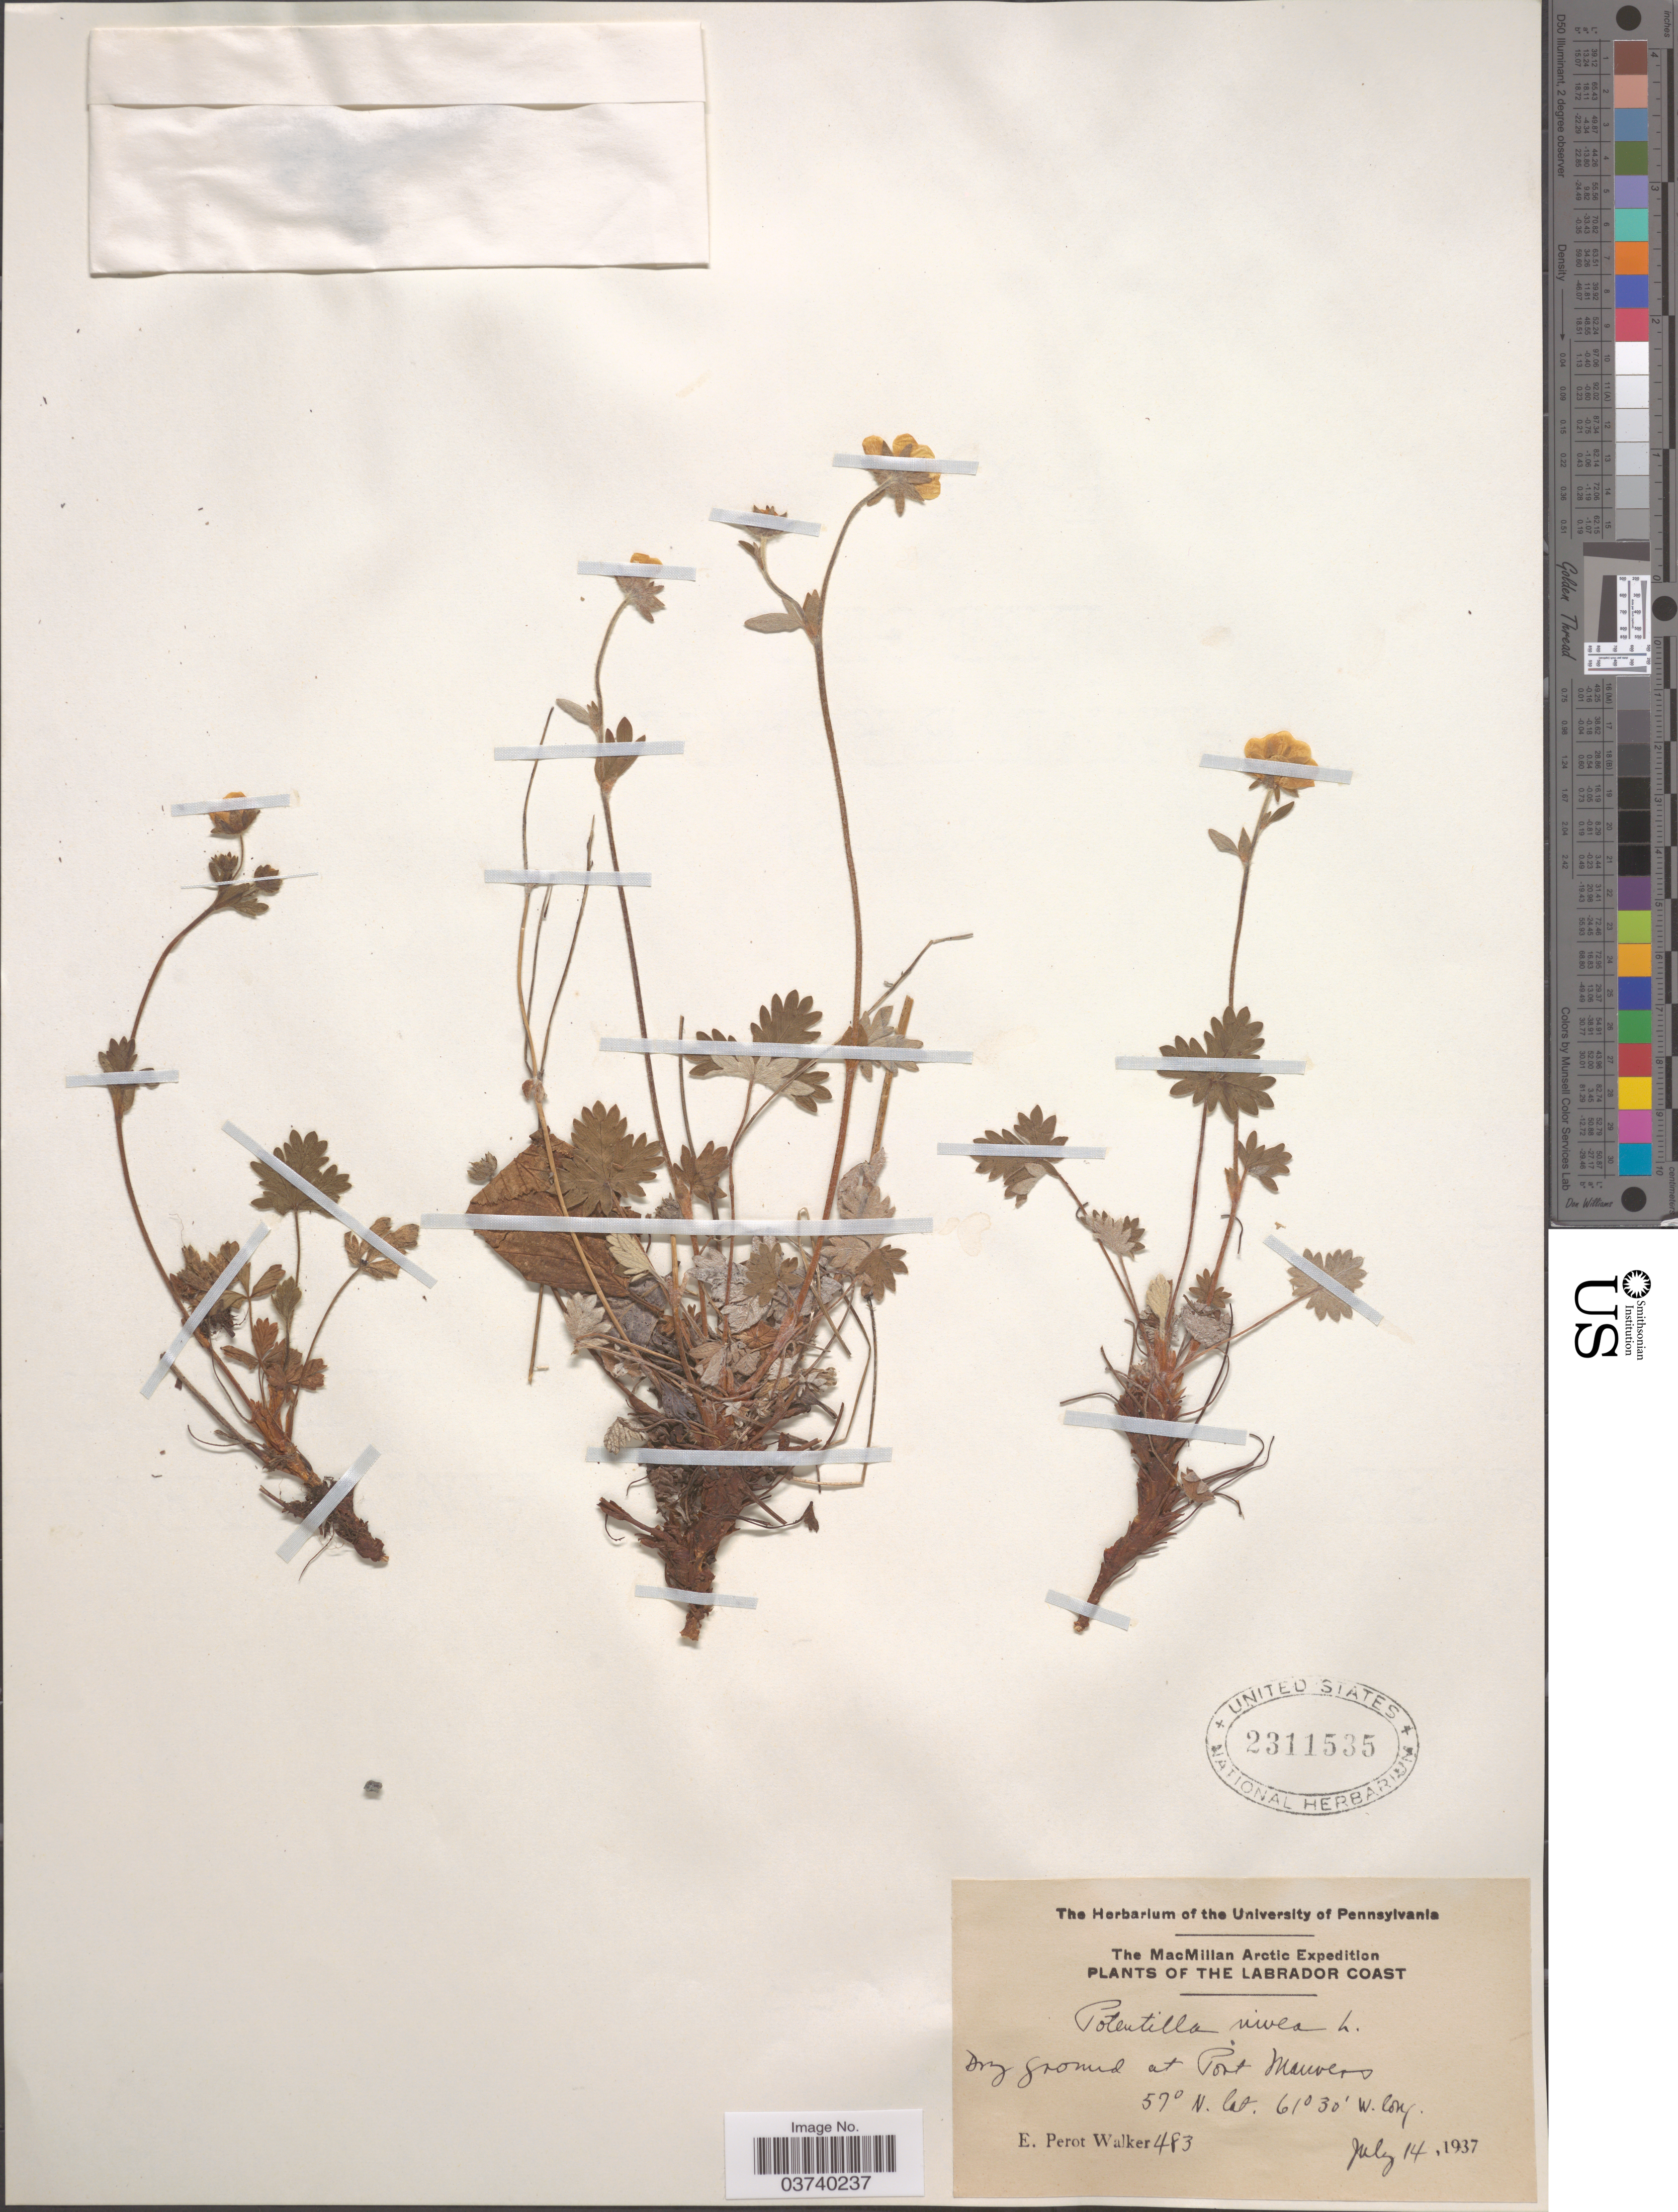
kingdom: Plantae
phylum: Tracheophyta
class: Magnoliopsida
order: Rosales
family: Rosaceae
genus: Potentilla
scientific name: Potentilla nivea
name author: L.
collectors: E. Walker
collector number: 483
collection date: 1937-07-14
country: Canada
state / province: Newfoundland and Labrador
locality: Labrador Coast. Port Mauvers.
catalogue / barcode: US 2311535